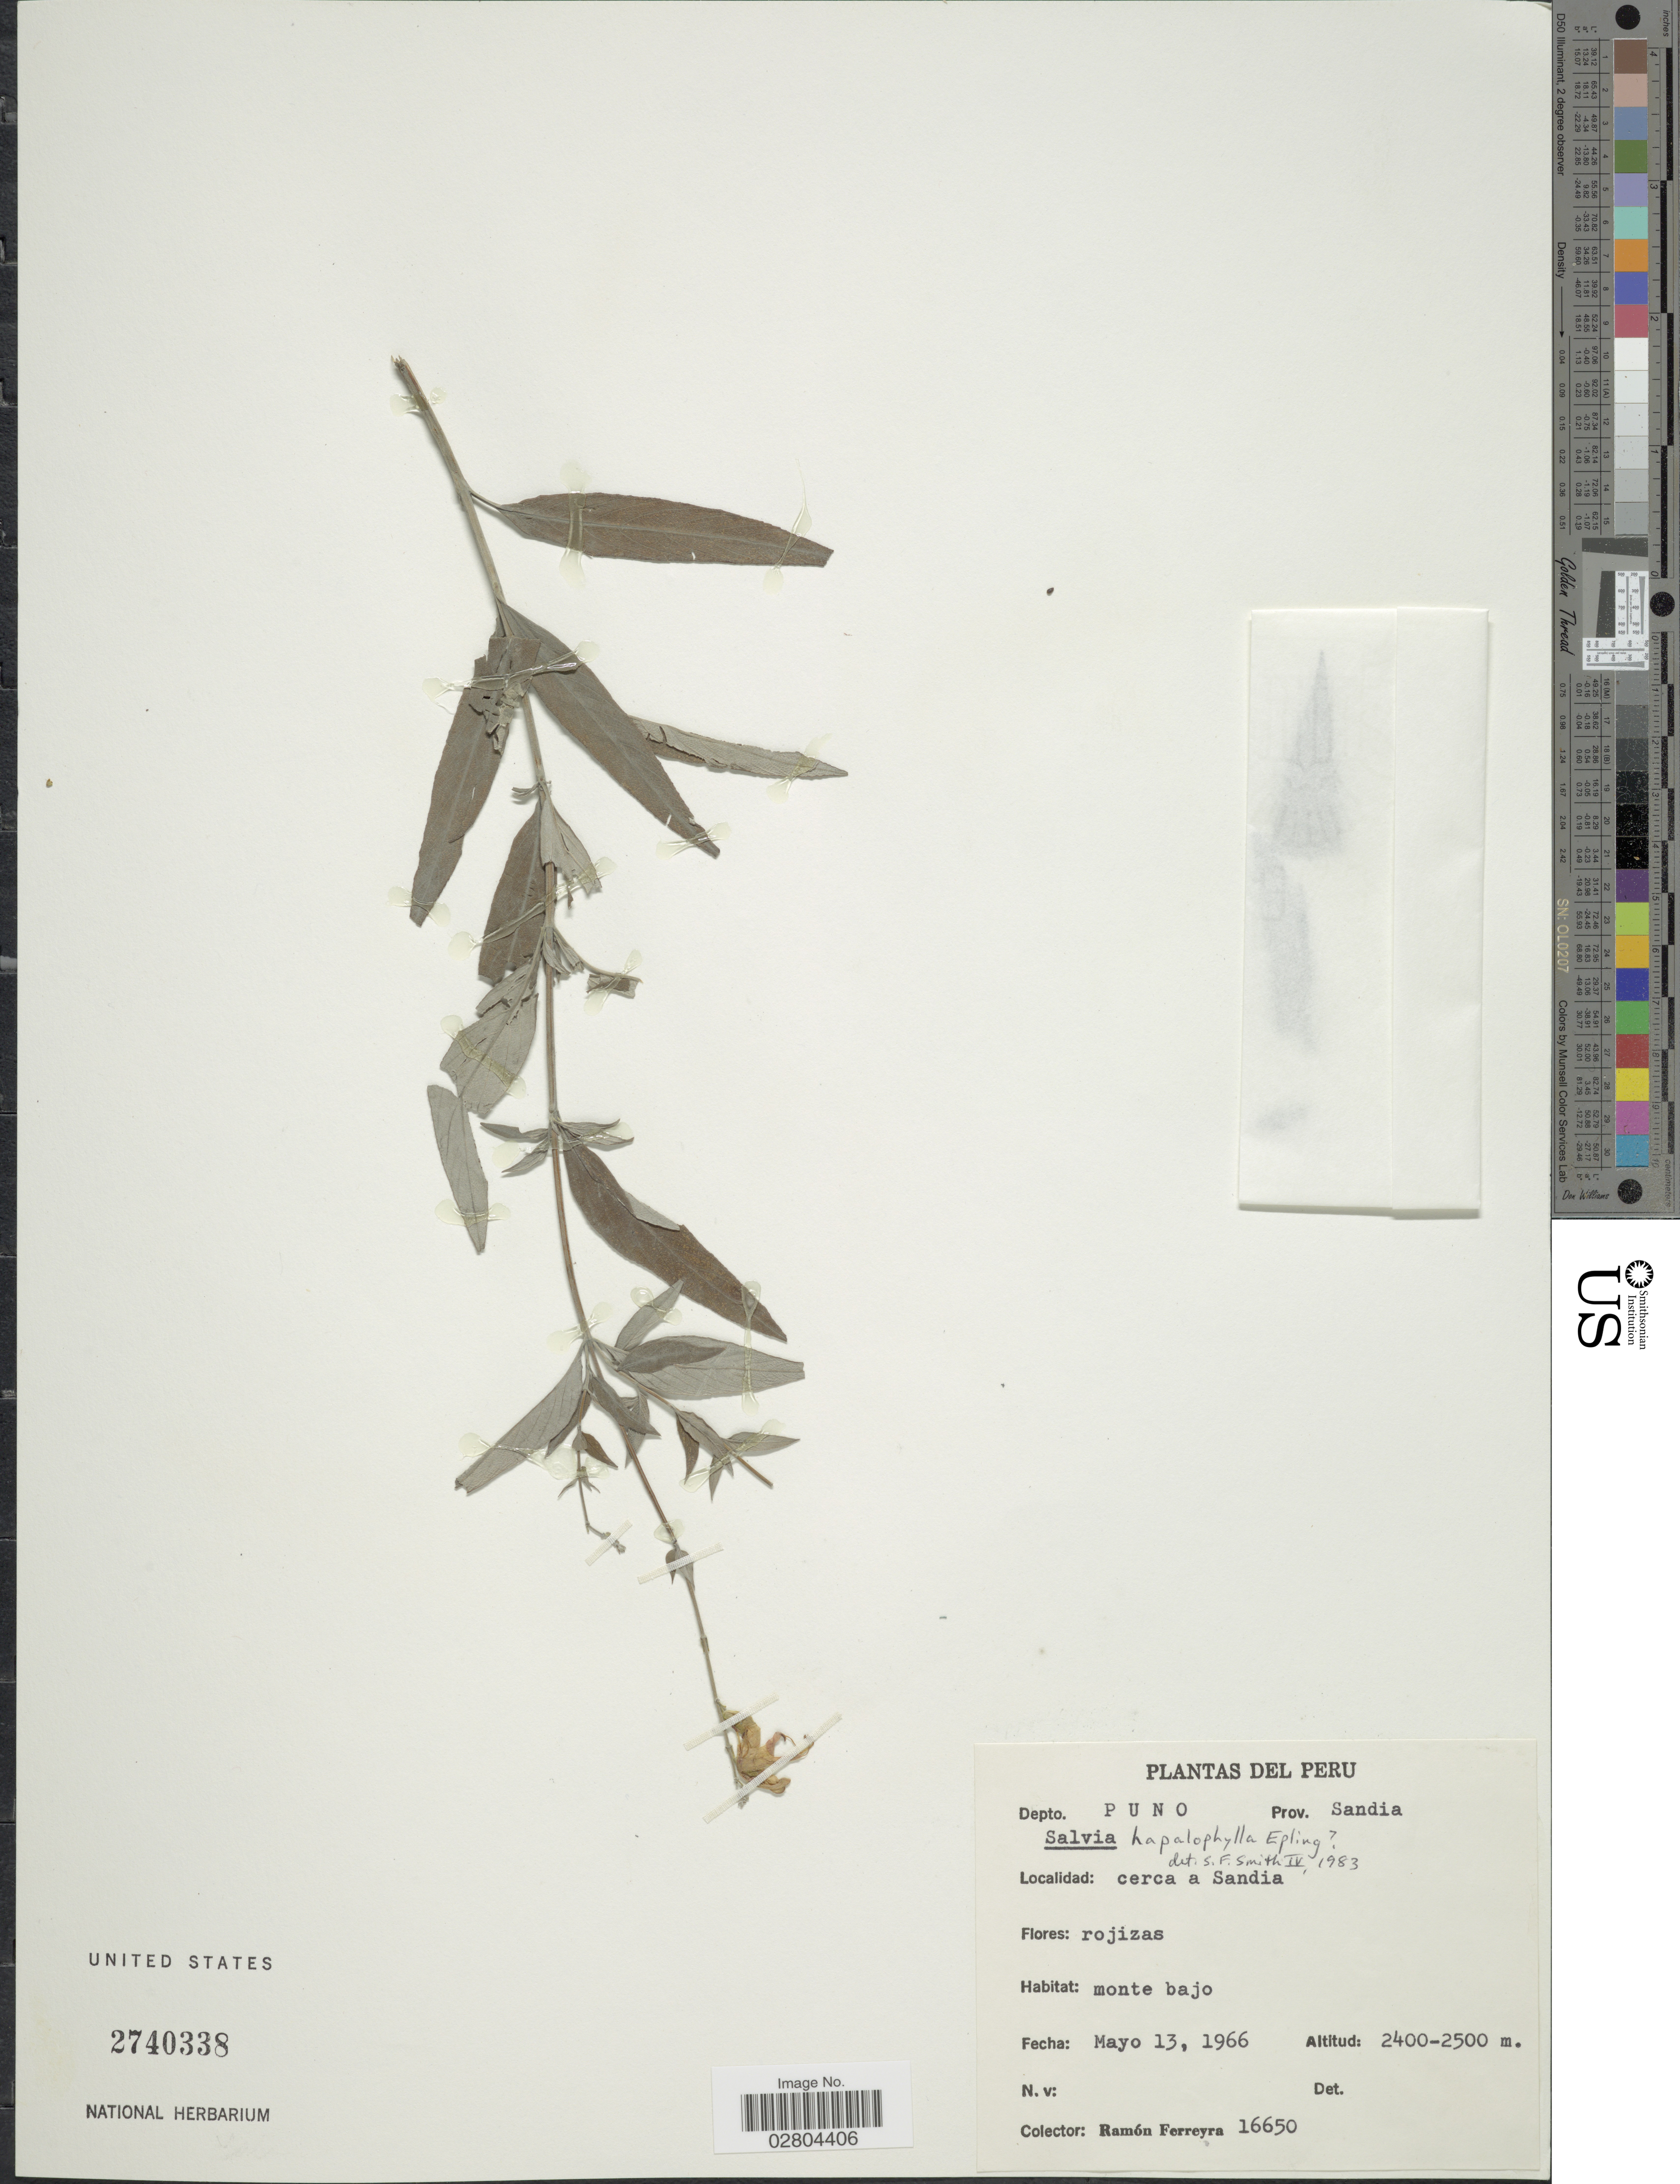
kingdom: Plantae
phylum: Tracheophyta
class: Magnoliopsida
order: Lamiales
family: Lamiaceae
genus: Salvia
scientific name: Salvia hapalophylla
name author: Epling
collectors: R. A. Ferreyra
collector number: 16650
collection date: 1966-05-13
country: Peru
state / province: Puno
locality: Depto. Puno. Prov. Sandia. cerca a Sandia.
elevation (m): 2400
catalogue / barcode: US 2740338